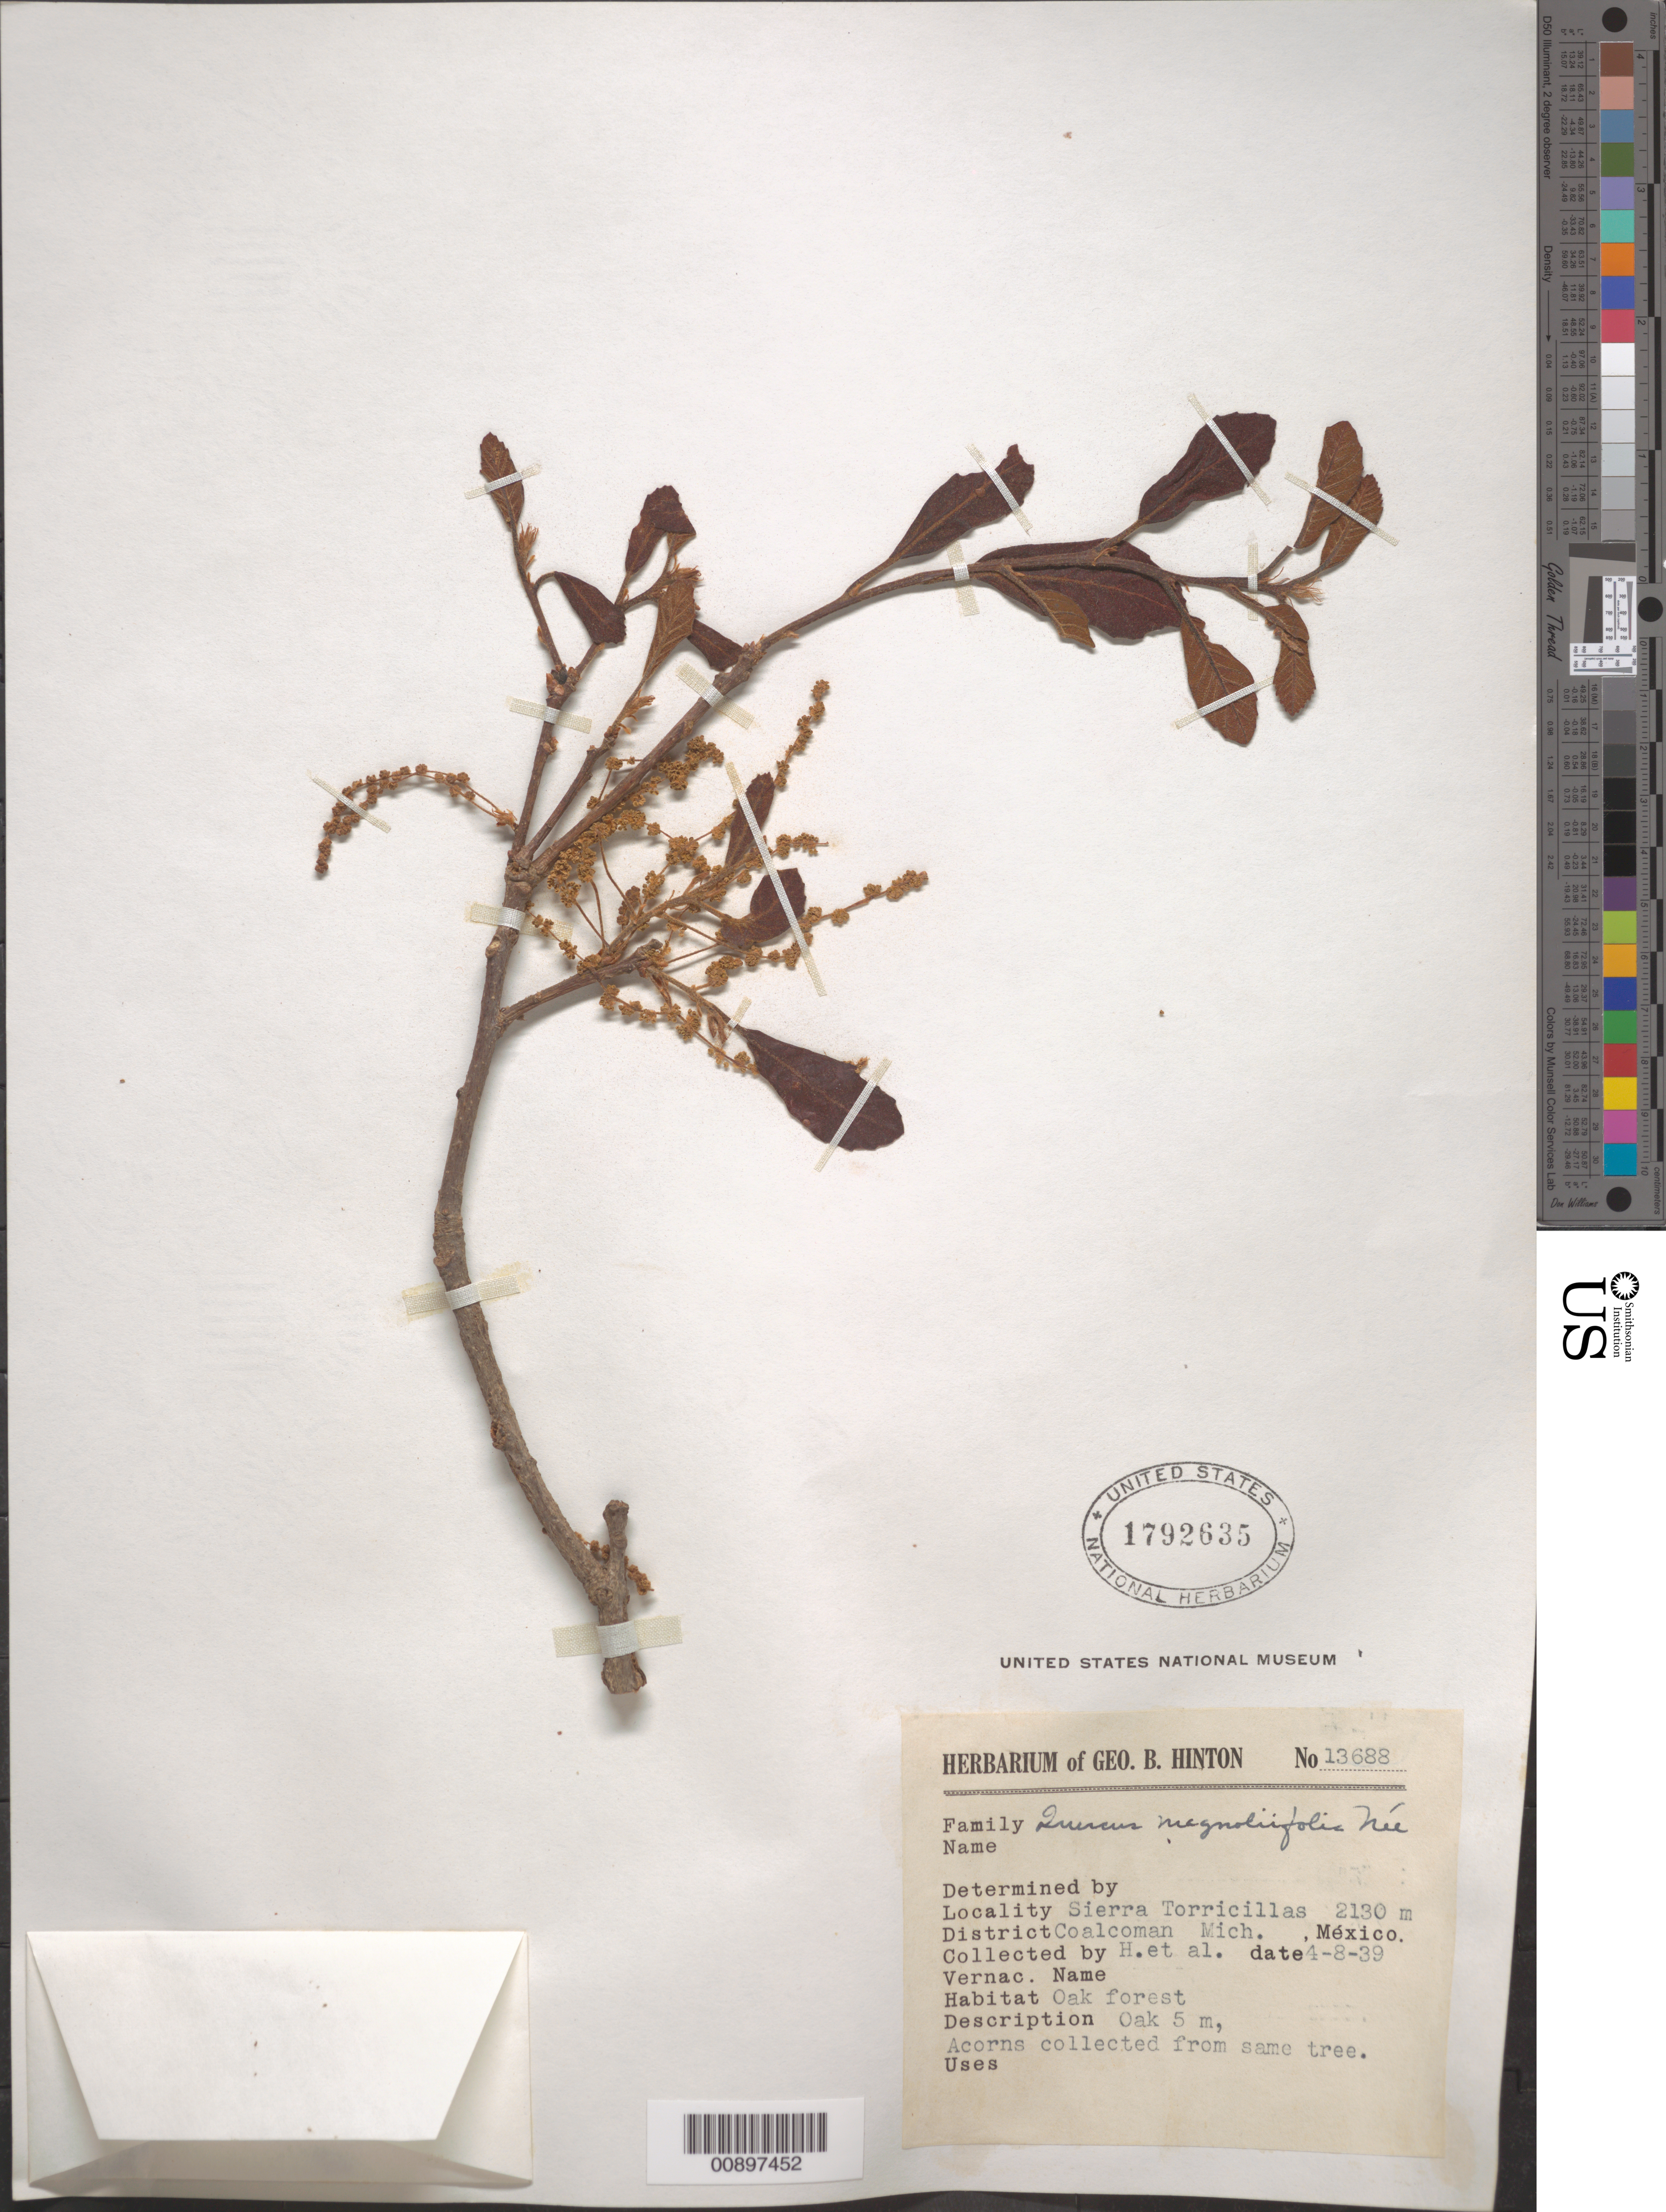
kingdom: Plantae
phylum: Tracheophyta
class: Magnoliopsida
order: Fagales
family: Fagaceae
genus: Quercus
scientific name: Quercus magnoliifolia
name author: Née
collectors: G. B. Hinton & et al.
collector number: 13688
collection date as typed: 08 Apr 1939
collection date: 1939-04-08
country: Mexico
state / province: Michoacán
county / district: Coalcomán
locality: Sierra Torricillas, District Coalcomán, Michoacán.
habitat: Oak forest.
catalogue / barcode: US 1792635